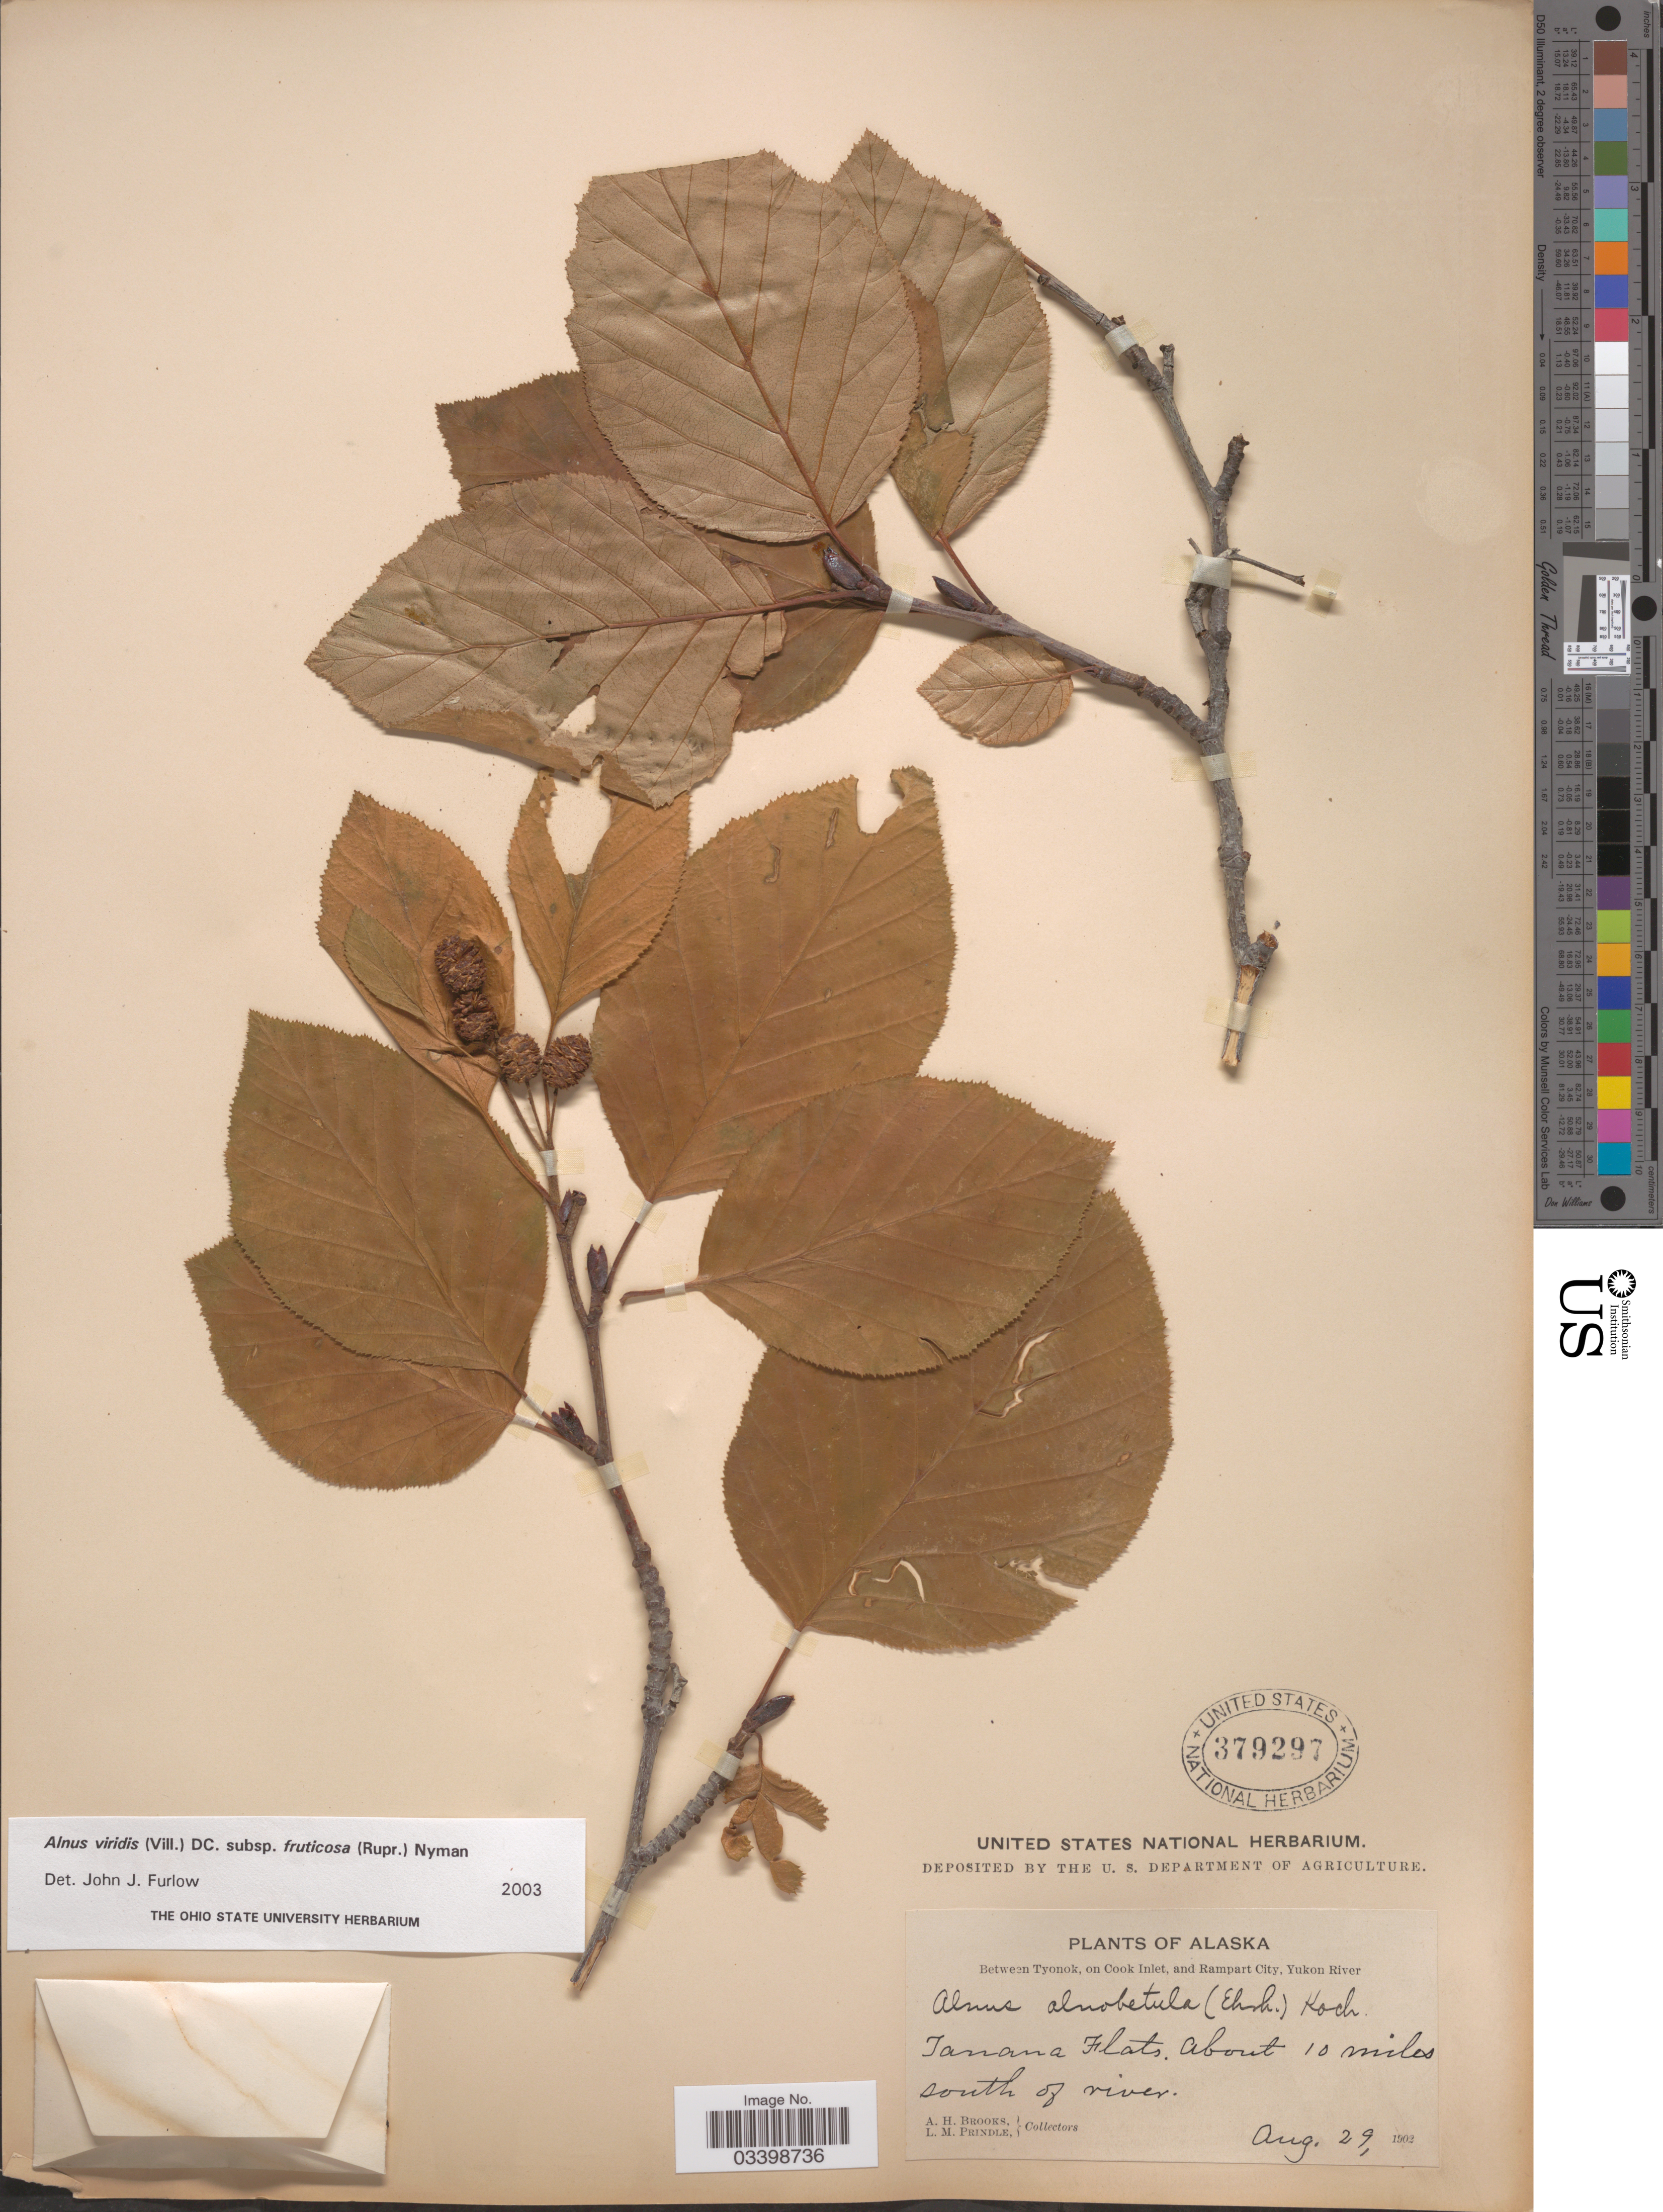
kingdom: Plantae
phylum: Tracheophyta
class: Magnoliopsida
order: Fagales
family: Betulaceae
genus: Alnus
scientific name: Alnus viridis subsp. fruticosa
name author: (Rupr.) Nyman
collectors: A. Brooks & L. Prindle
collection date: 1902-08-29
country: United States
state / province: Alaska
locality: Between Tyonok, on Cook Inlet, and Rampart City, Yukon River. Tanana Flats. About 10 miles south of river.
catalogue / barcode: US 379297